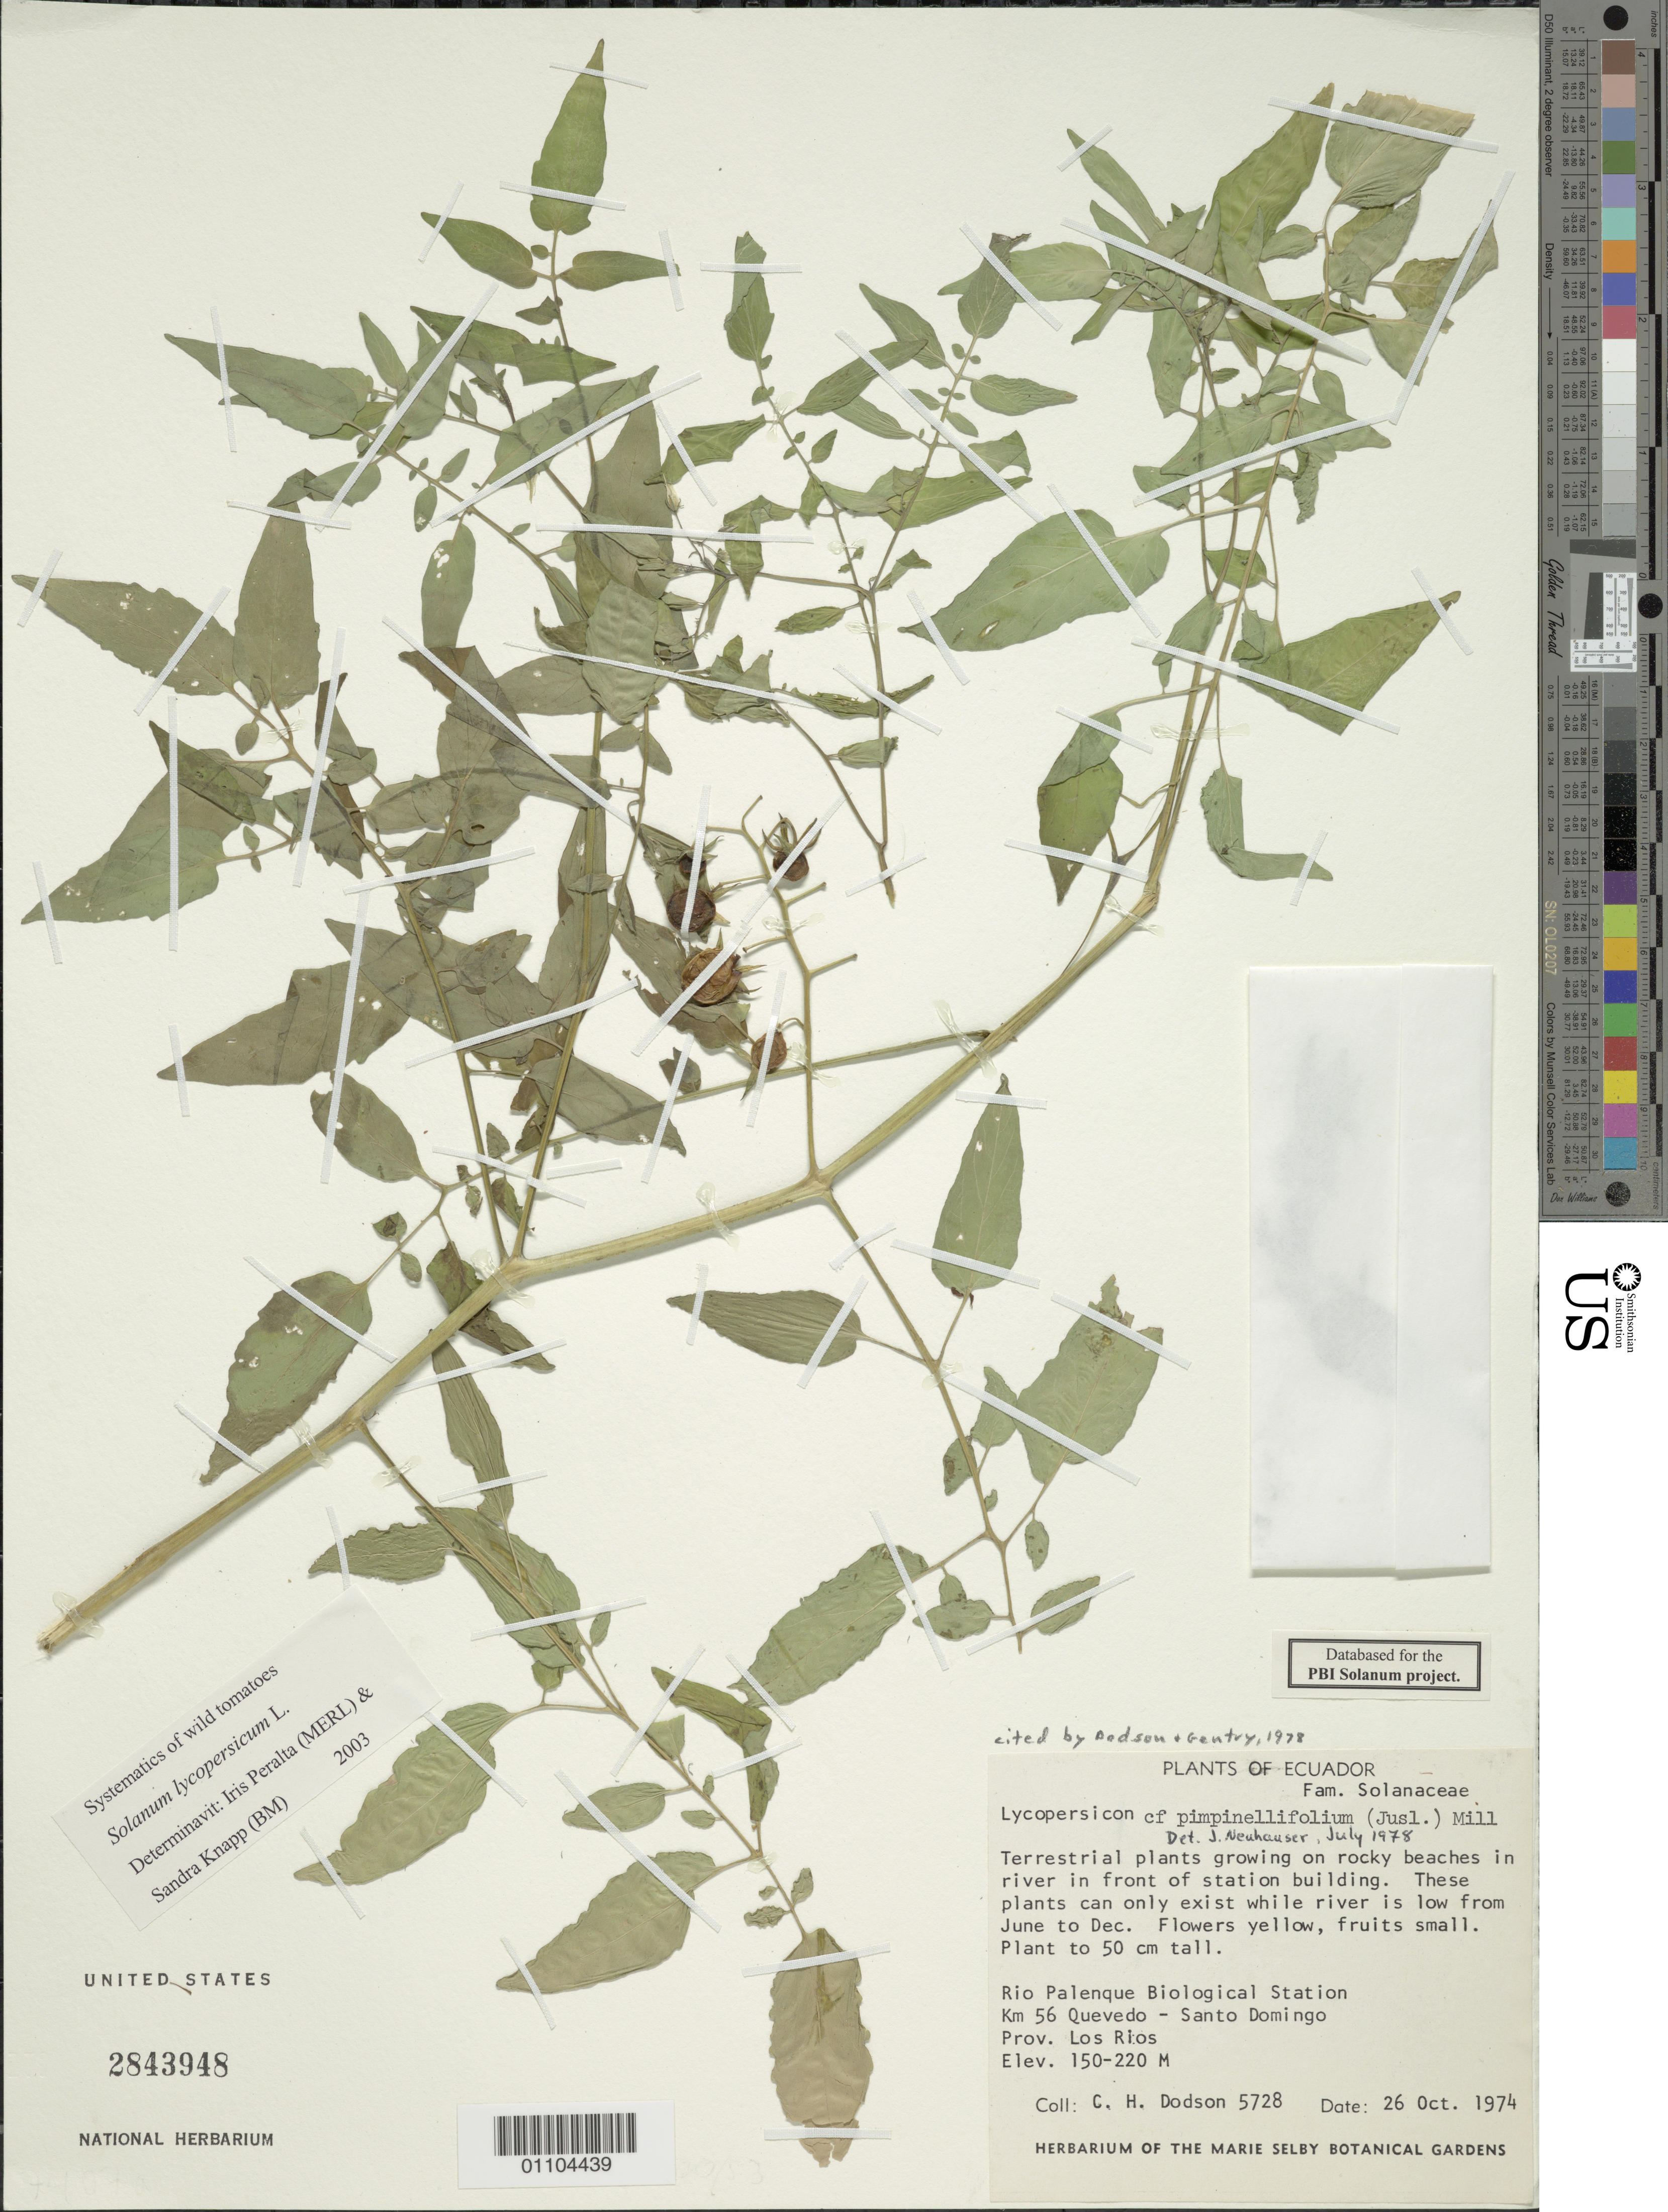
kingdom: Plantae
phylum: Tracheophyta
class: Magnoliopsida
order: Solanales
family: Solanaceae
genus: Solanum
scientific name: Solanum lycopersicum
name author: L.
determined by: Knapp, S. D.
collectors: C. H. Dodson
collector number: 5728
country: Ecuador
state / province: Los Ríos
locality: Rio Palenque Biological Station, Quevedo - San Domingo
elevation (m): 150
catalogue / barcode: US 2843948